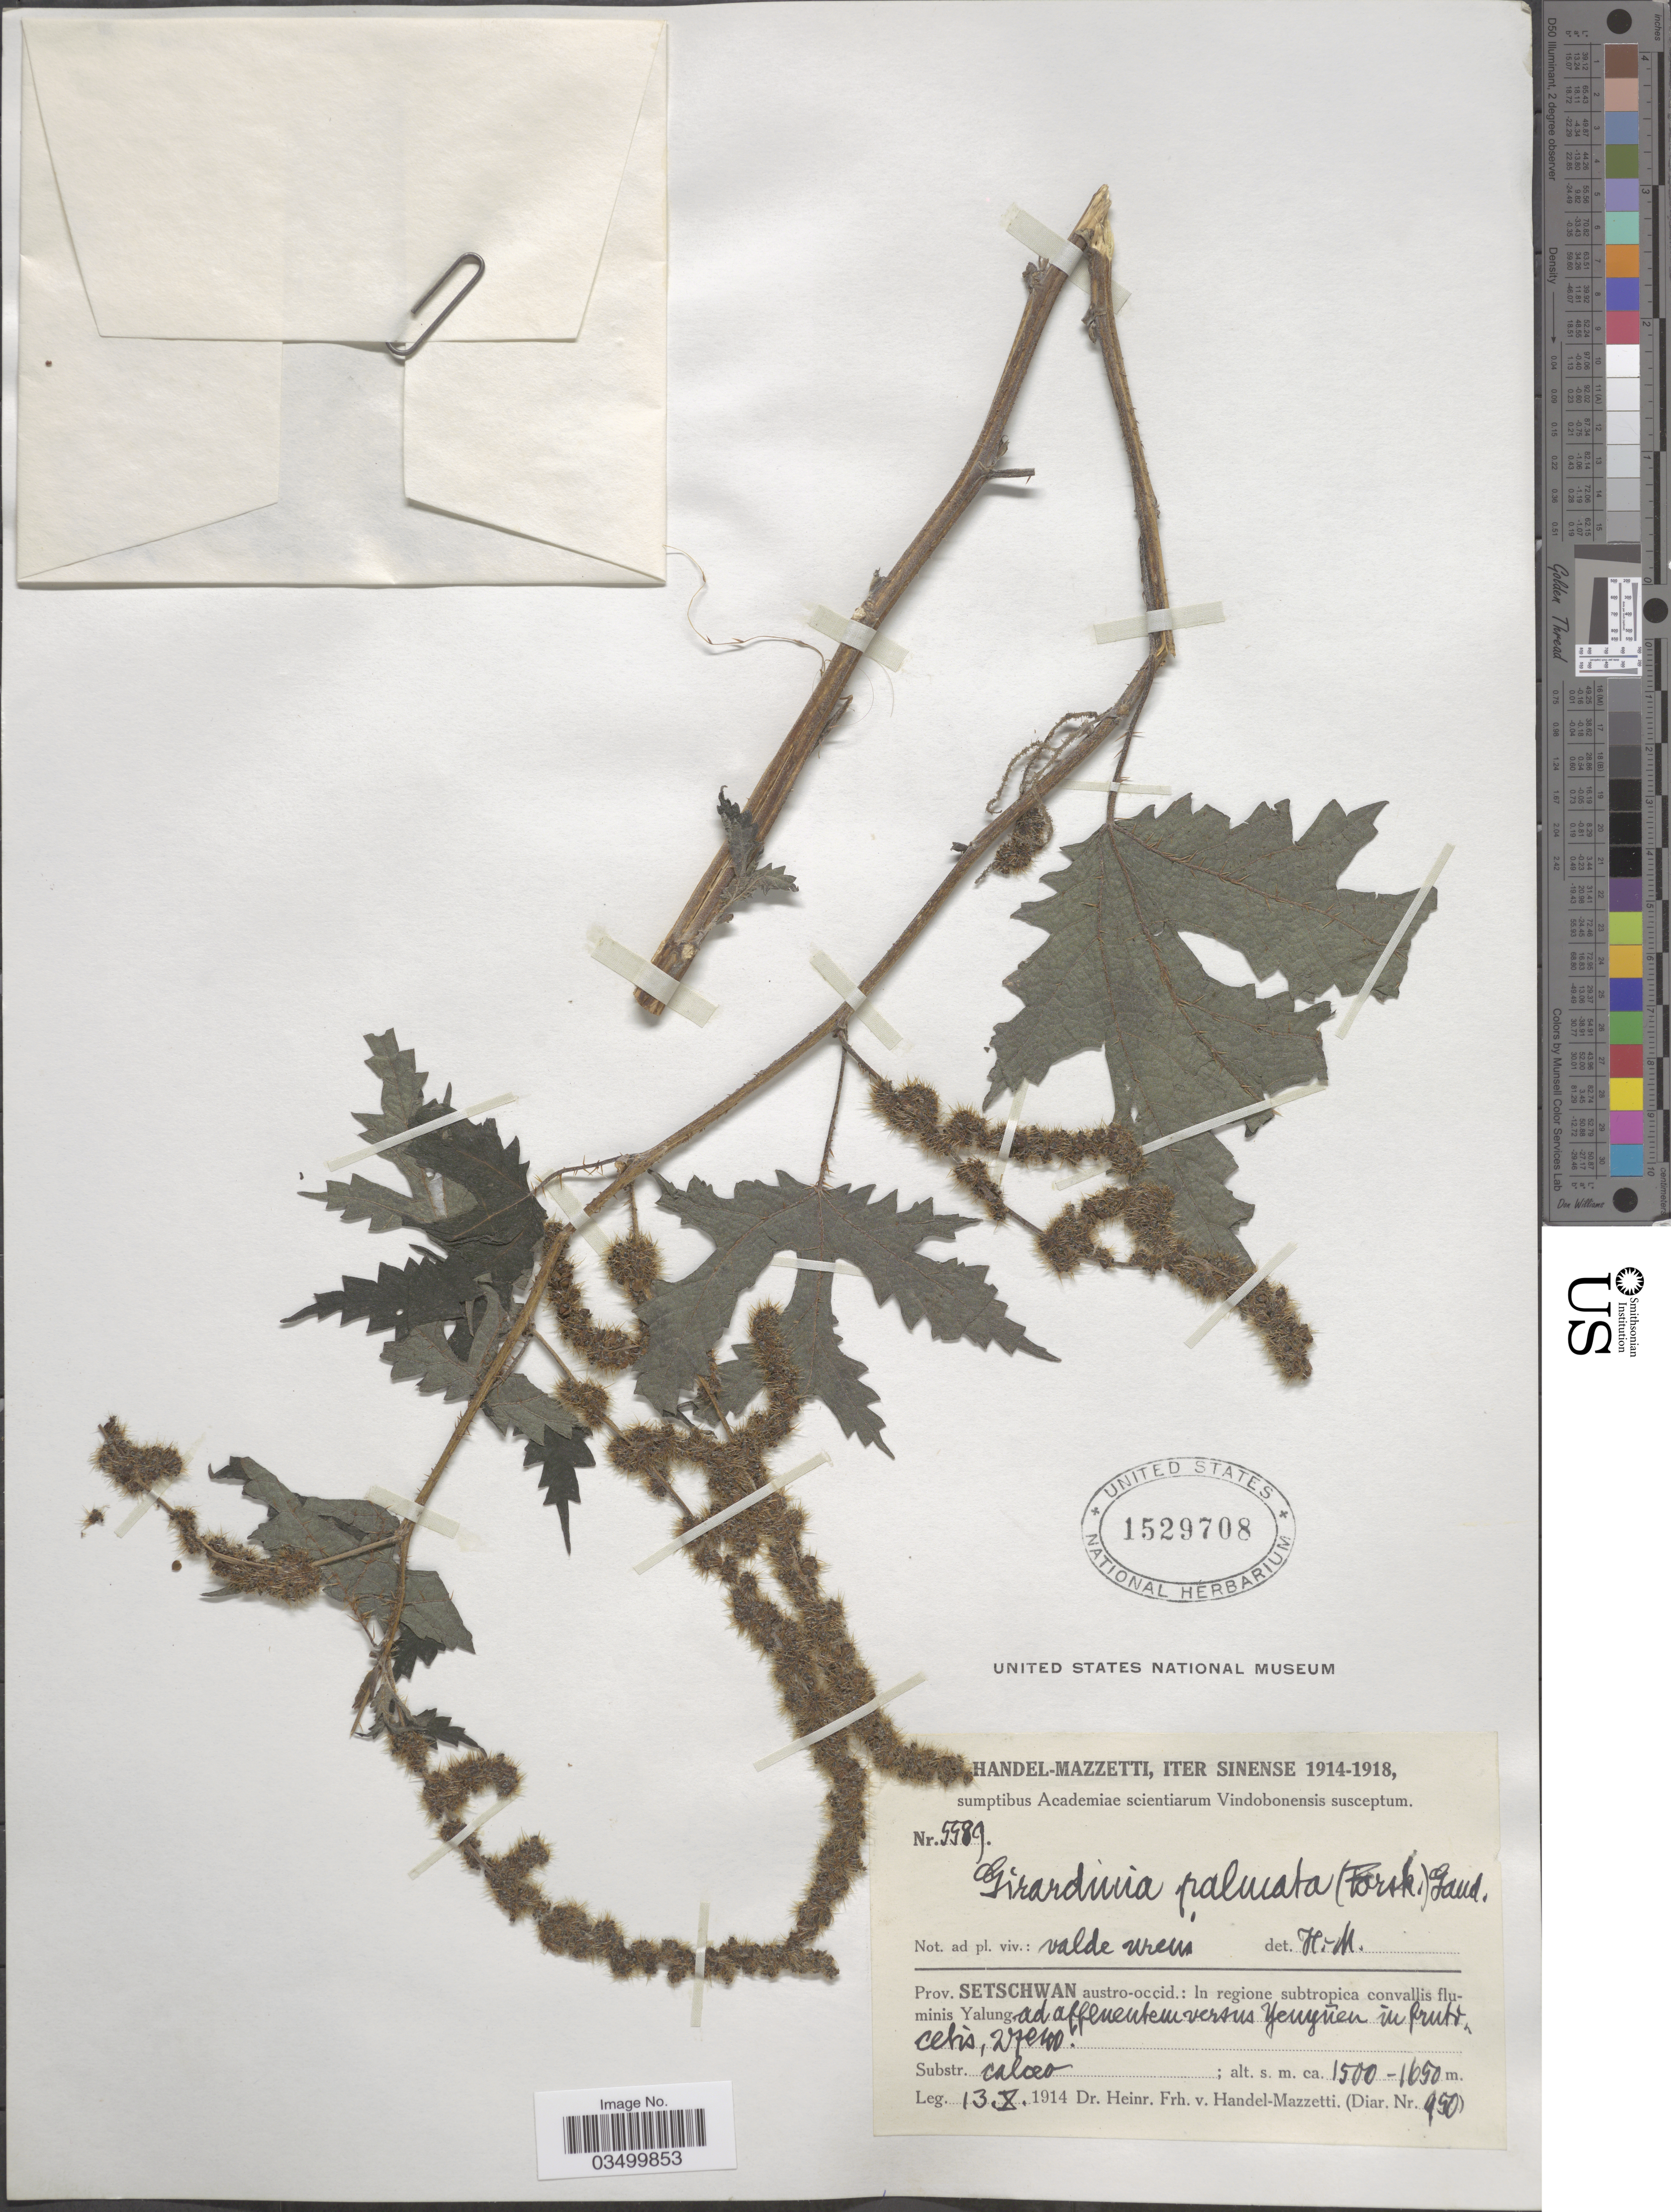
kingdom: Plantae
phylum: Tracheophyta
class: Magnoliopsida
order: Rosales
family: Urticaceae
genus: Girardinia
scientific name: Girardinia diversifolia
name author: (Link) Friis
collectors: H. Handel-Mazzetti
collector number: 5589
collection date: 1914-10-13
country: China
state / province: Sichuan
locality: Iter Sinense. Prov. Setschwan auistro-occid.: In regione subtropica convallis fluminis Yalung, ad aflenentem versus Yenguen in frutocetis. [interpreted]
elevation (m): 1500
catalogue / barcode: US 1529708